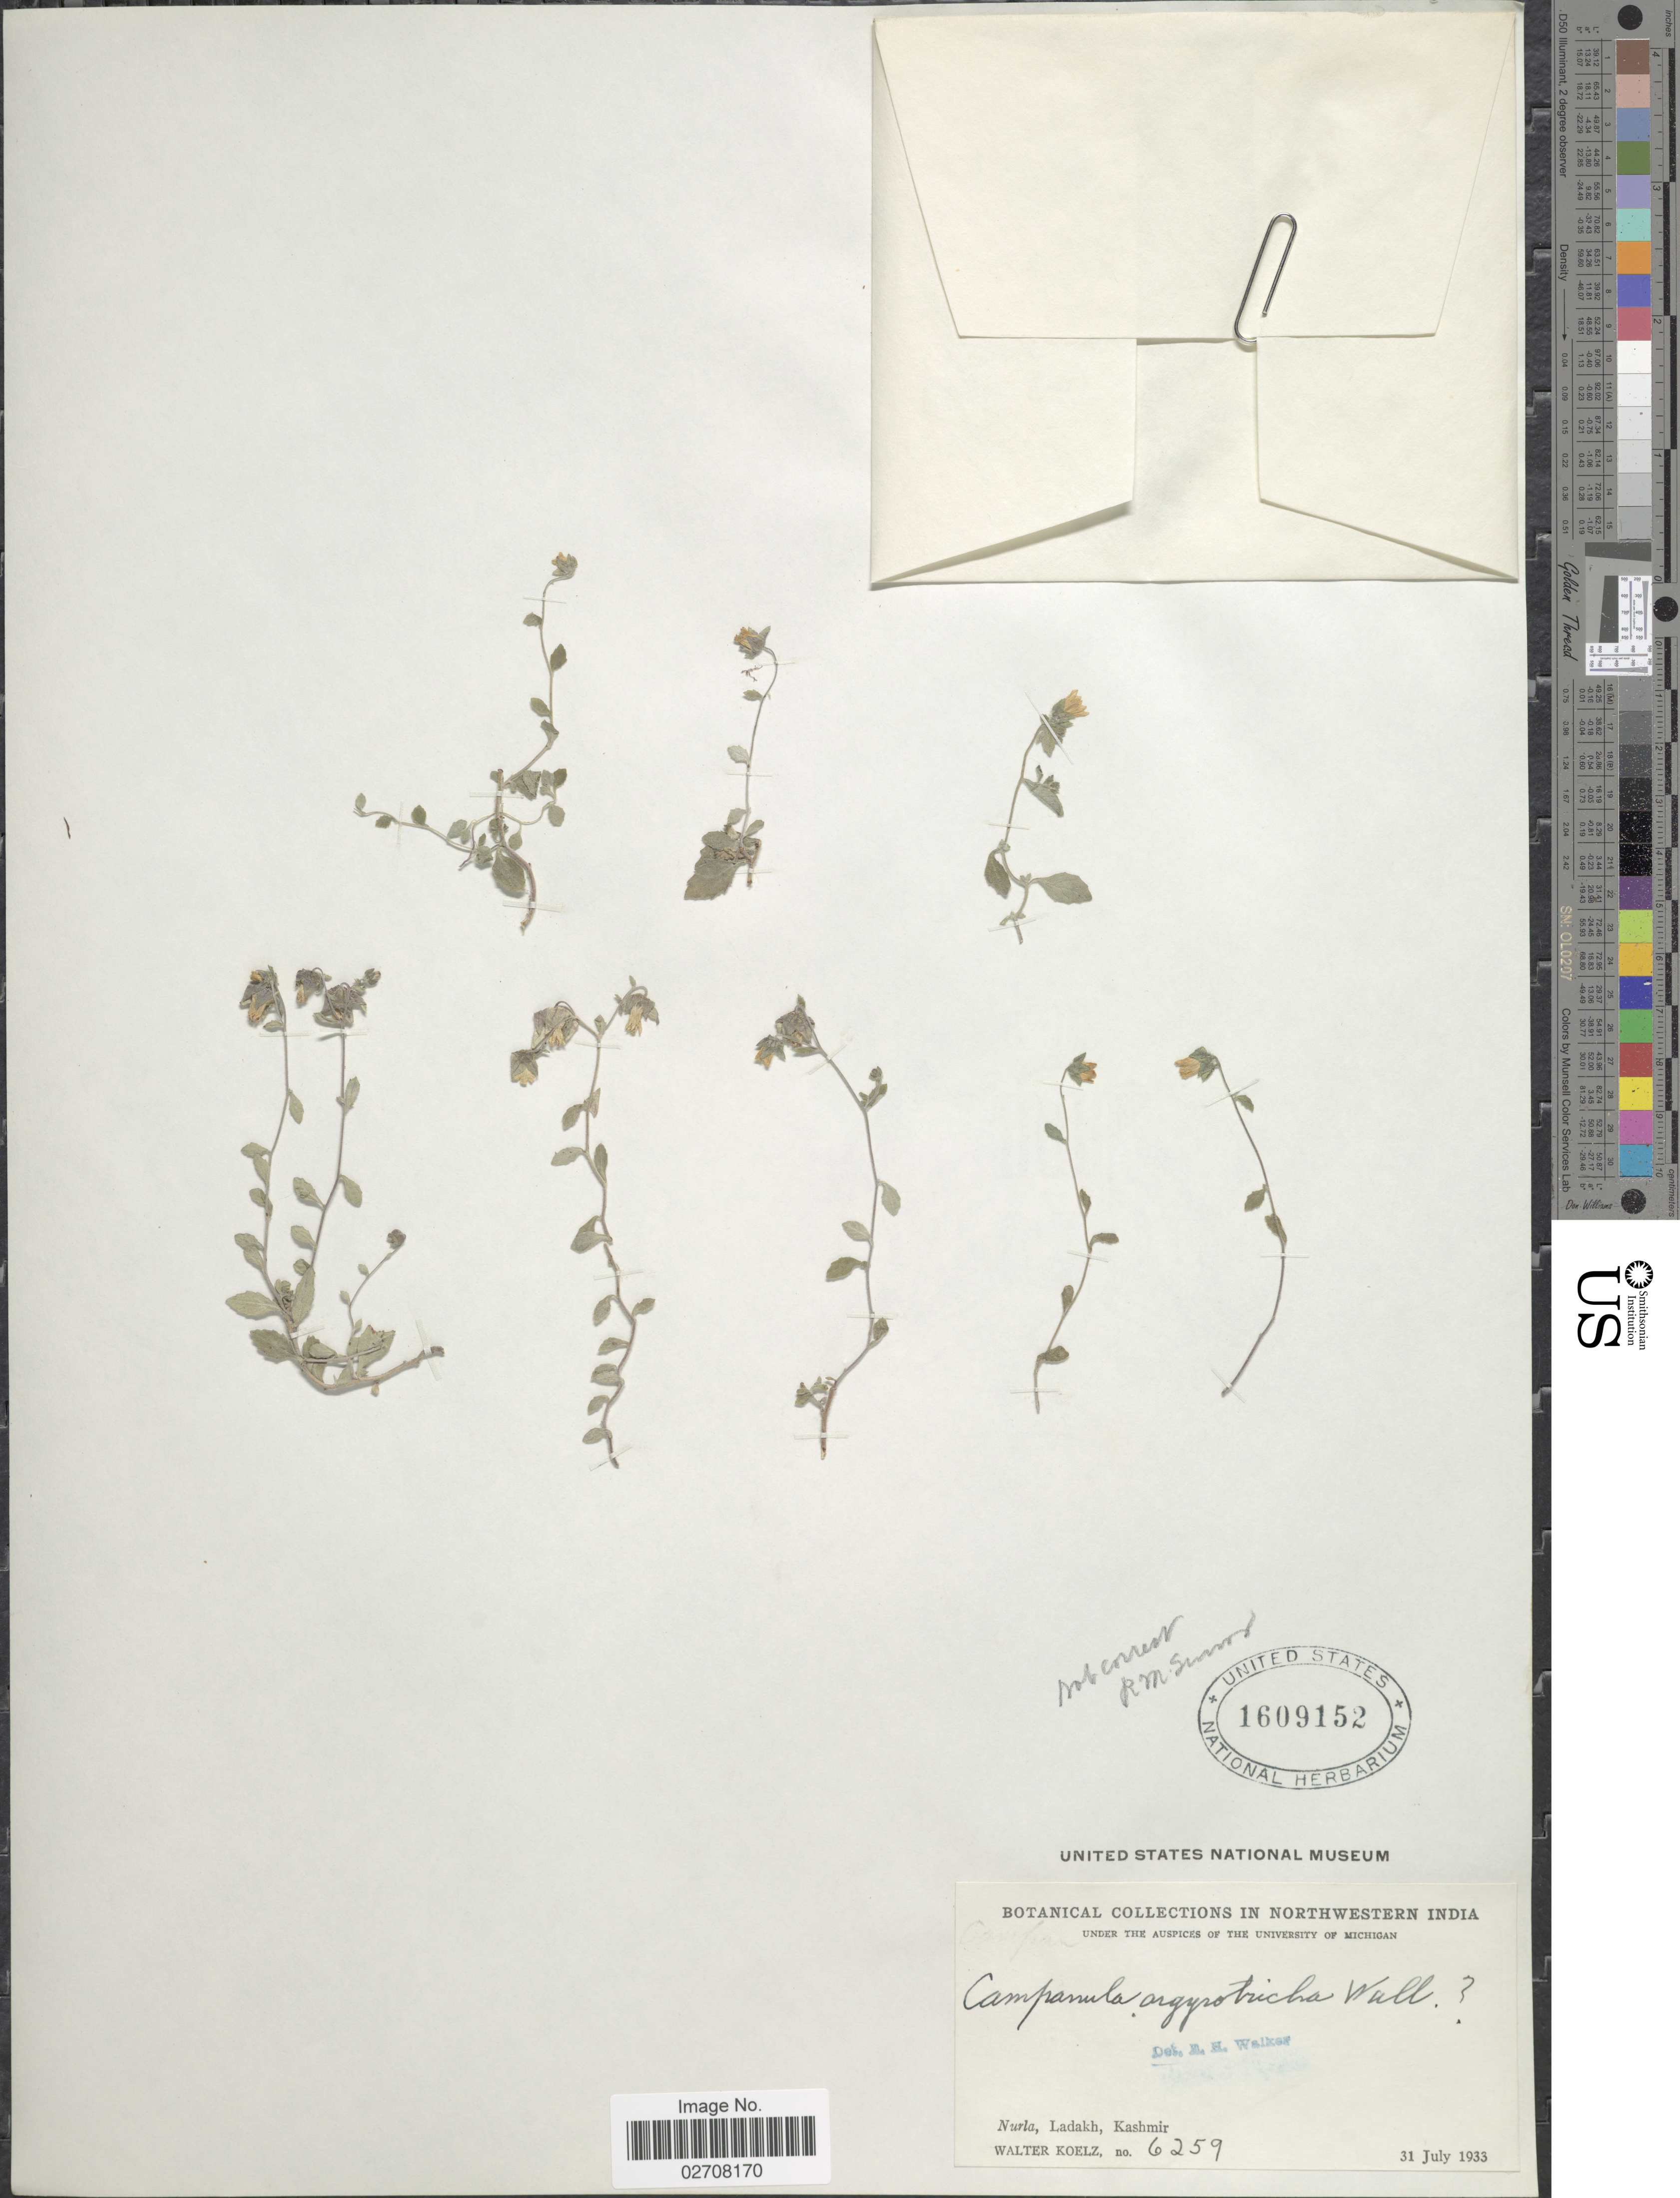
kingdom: Plantae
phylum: Tracheophyta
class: Magnoliopsida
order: Asterales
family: Campanulaceae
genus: Campanula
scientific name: Campanula argyrotricha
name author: Wall. ex A. DC.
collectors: W. N. Koelz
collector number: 6259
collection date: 1933-07-31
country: India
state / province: Jammu and Kashmir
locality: Northwestern India. Nurla, Ladakh, Kashmir.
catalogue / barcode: US 1609152